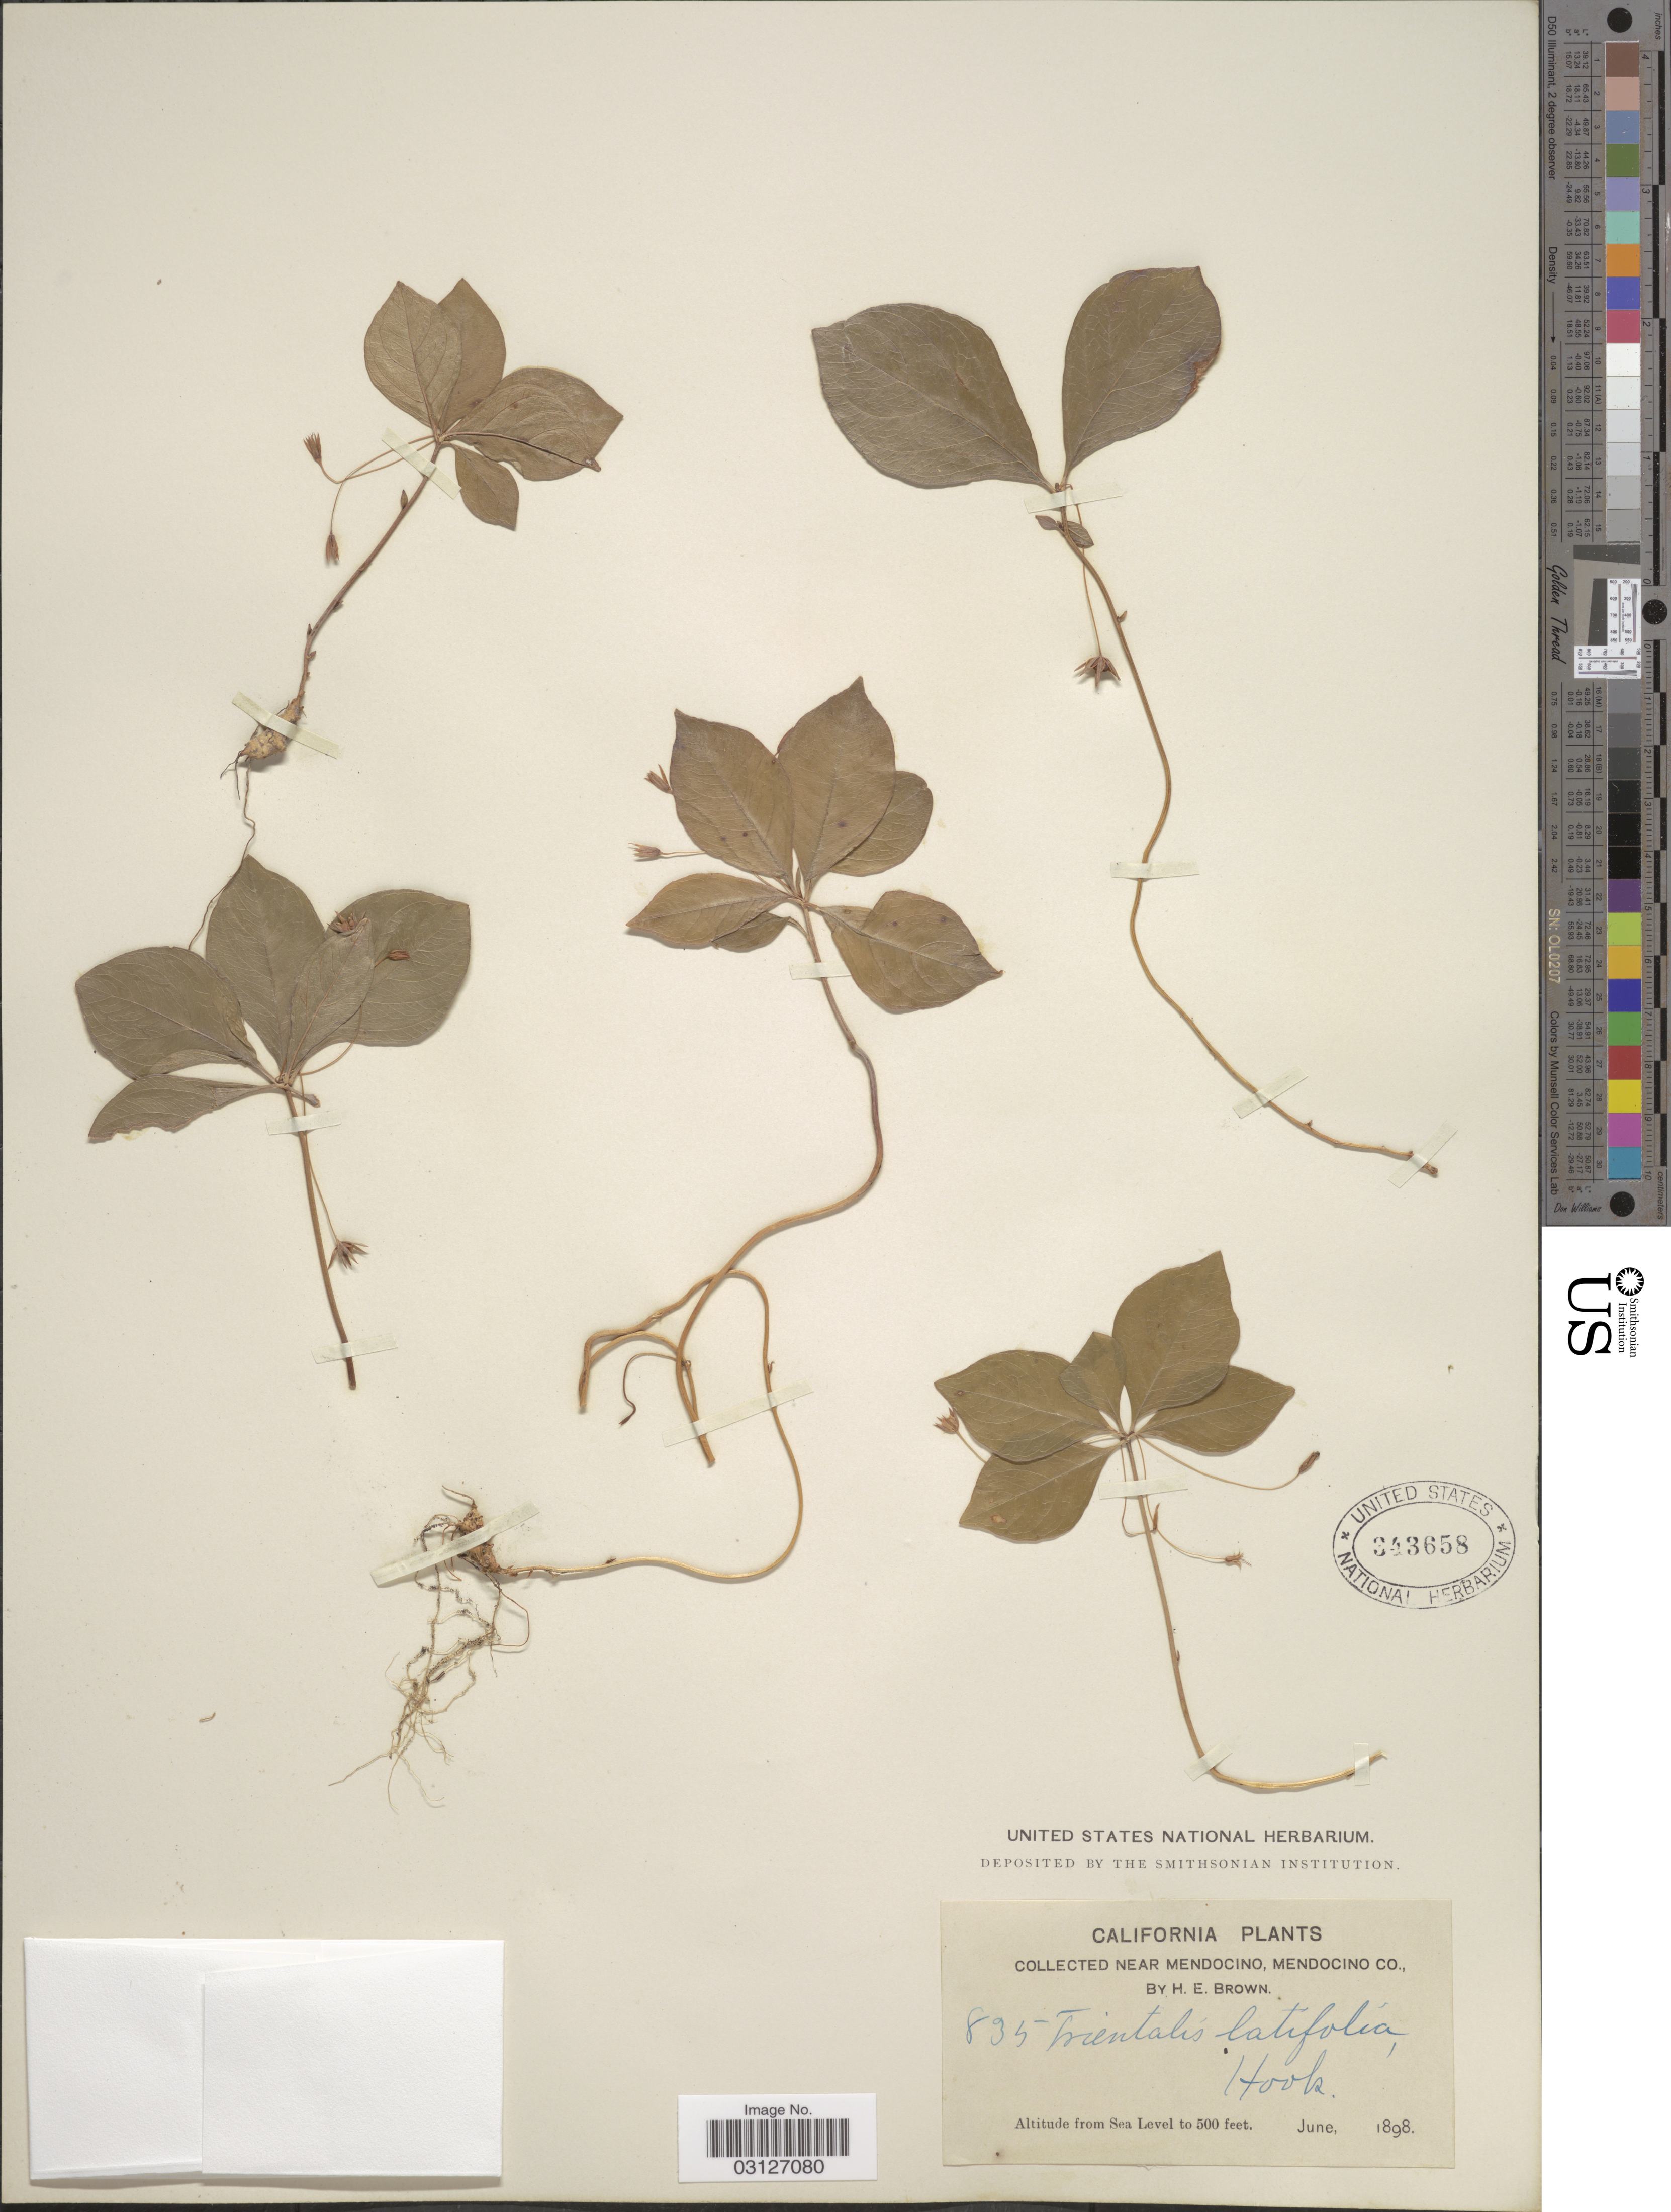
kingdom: Plantae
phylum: Tracheophyta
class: Magnoliopsida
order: Ericales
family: Primulaceae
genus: Trientalis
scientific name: Trientalis latifolia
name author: Hook.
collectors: H. E. Brown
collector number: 835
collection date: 1898-06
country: United States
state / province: California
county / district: Mendocino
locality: Near Mendocino, Mendocino Co.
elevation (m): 0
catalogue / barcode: US 343658